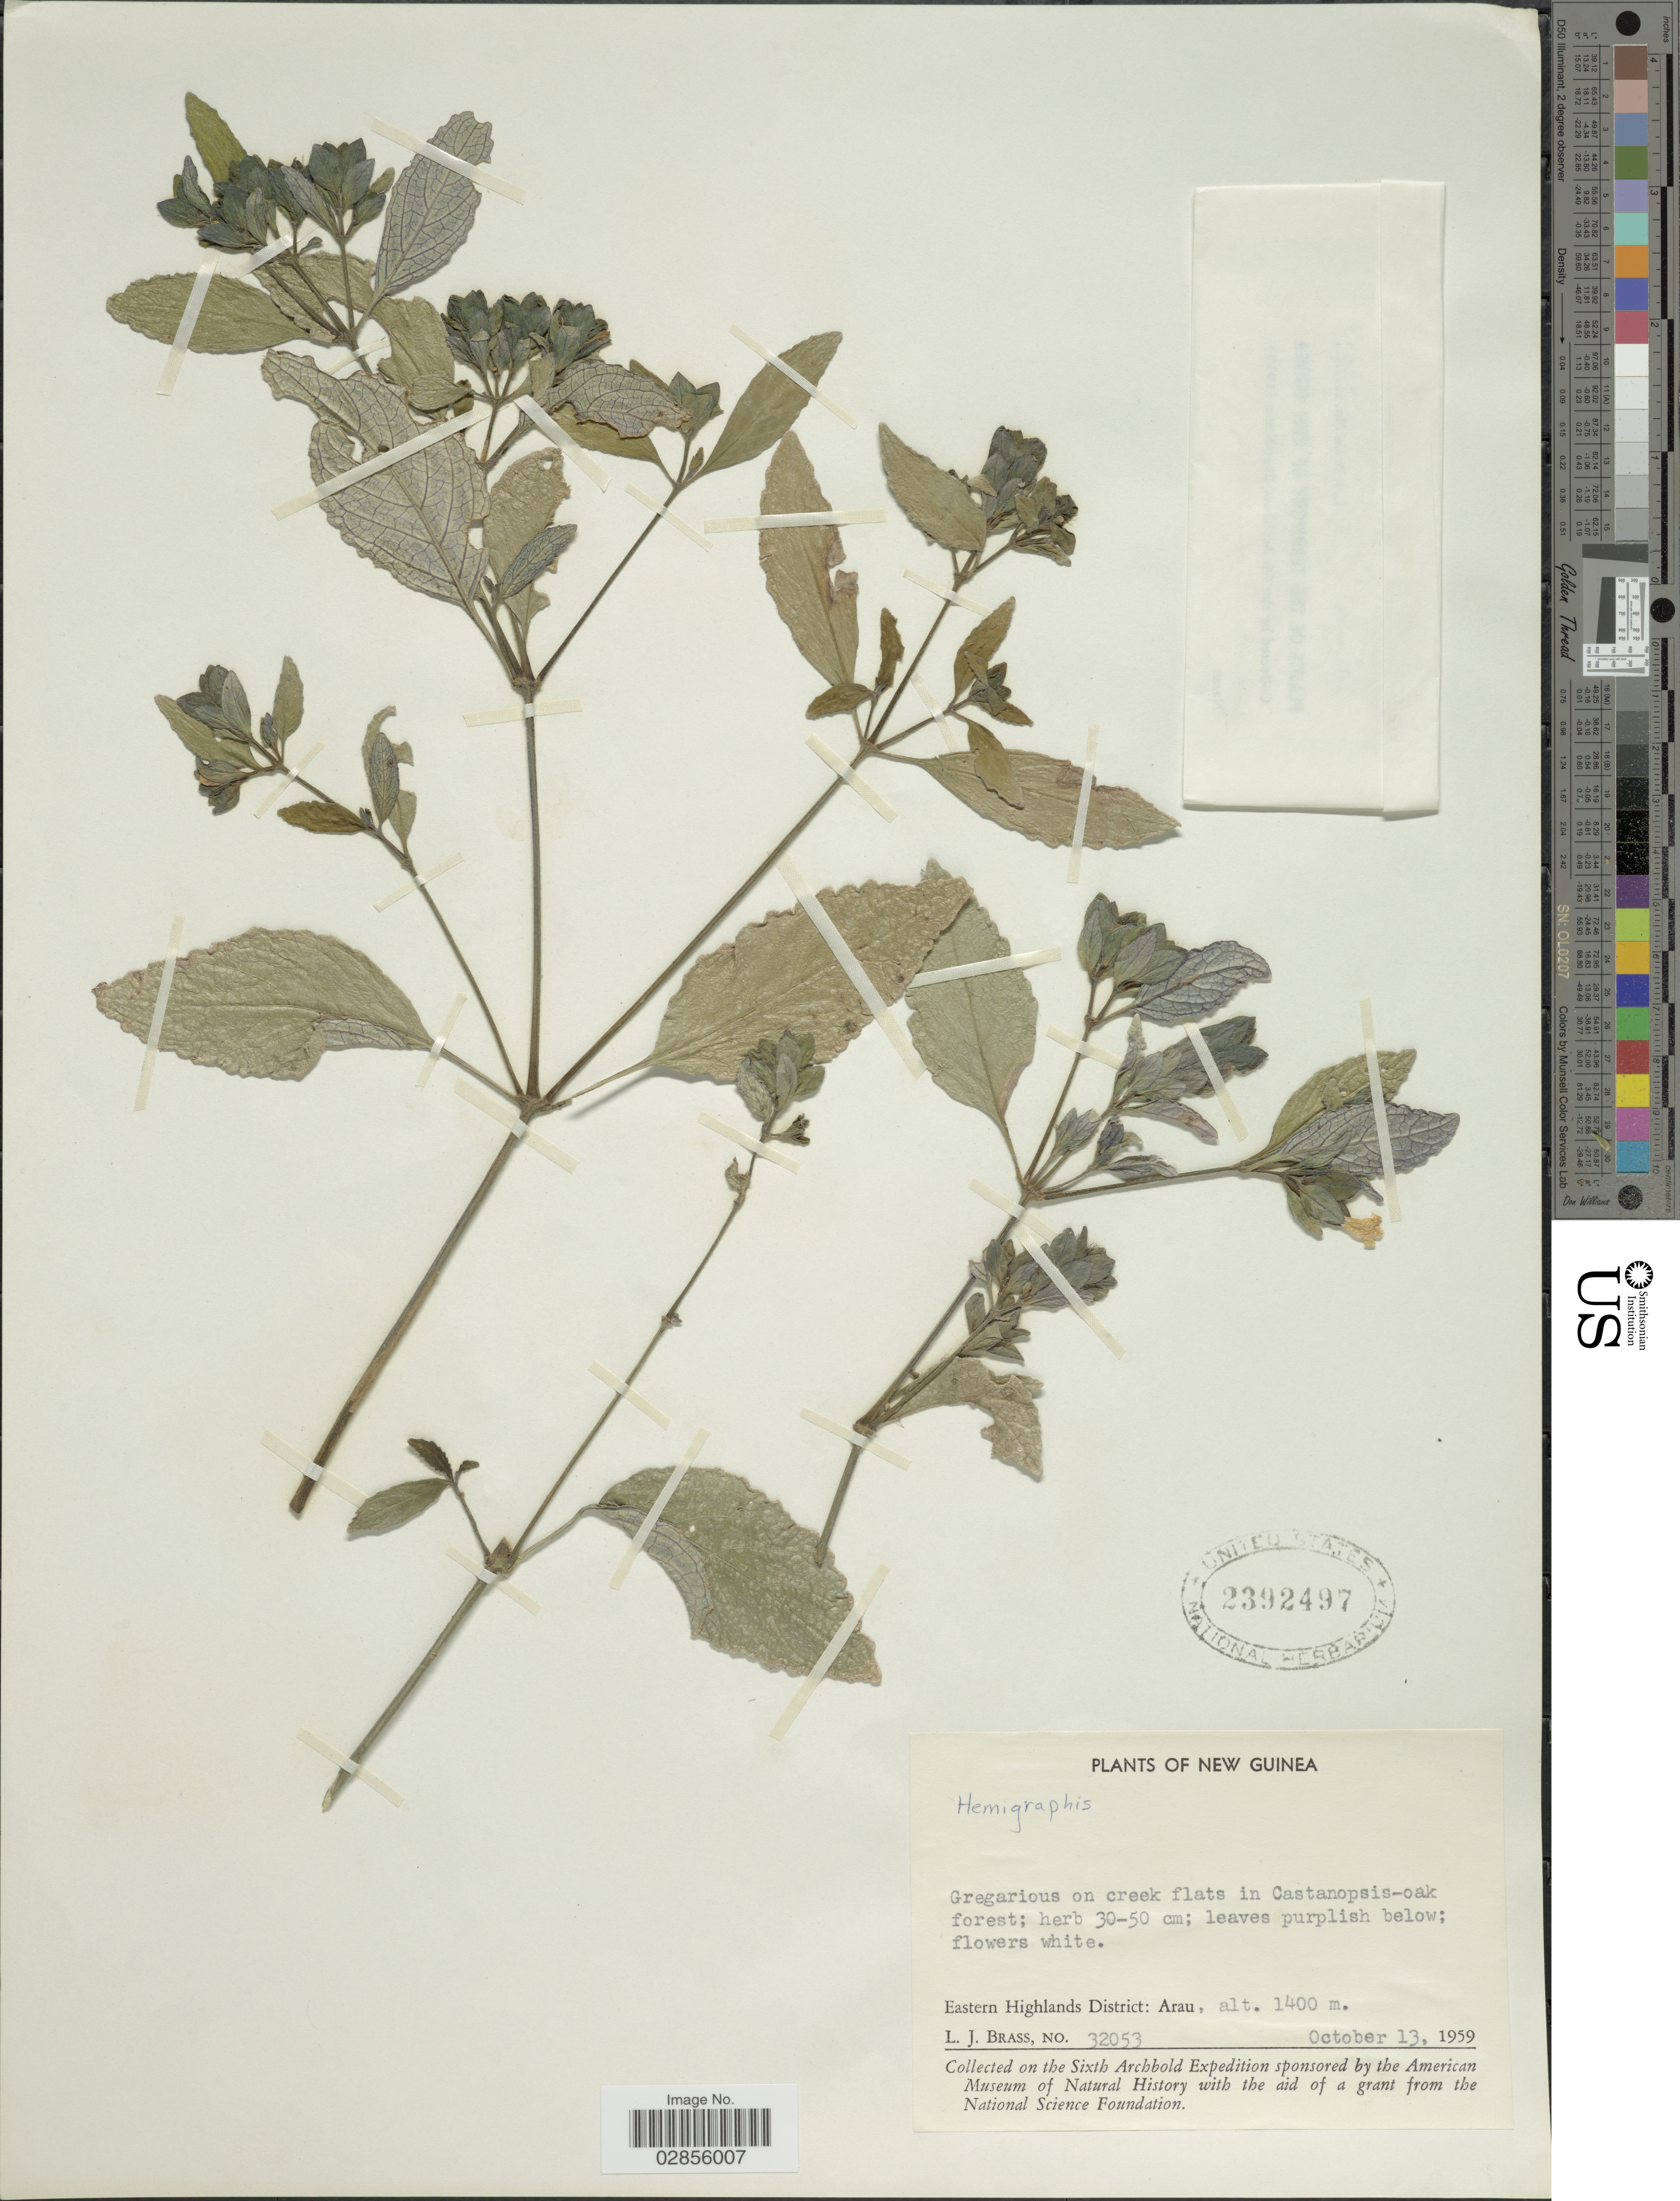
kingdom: Plantae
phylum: Tracheophyta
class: Magnoliopsida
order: Lamiales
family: Acanthaceae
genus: Strobilanthes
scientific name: Strobilanthes reptans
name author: (G. Forst.) Moylan ex Y.F. Deng & J.R.I. Wood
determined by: Wagner, W. L., (BOT), Smithsonian Institution - National Museum of Natural History (UNITED STATES)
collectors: L. J. Brass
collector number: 32053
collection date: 1959-10-13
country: Papua New Guinea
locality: New Guinea. Eastern Highlands District: Arau.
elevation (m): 1400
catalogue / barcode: US 2392497